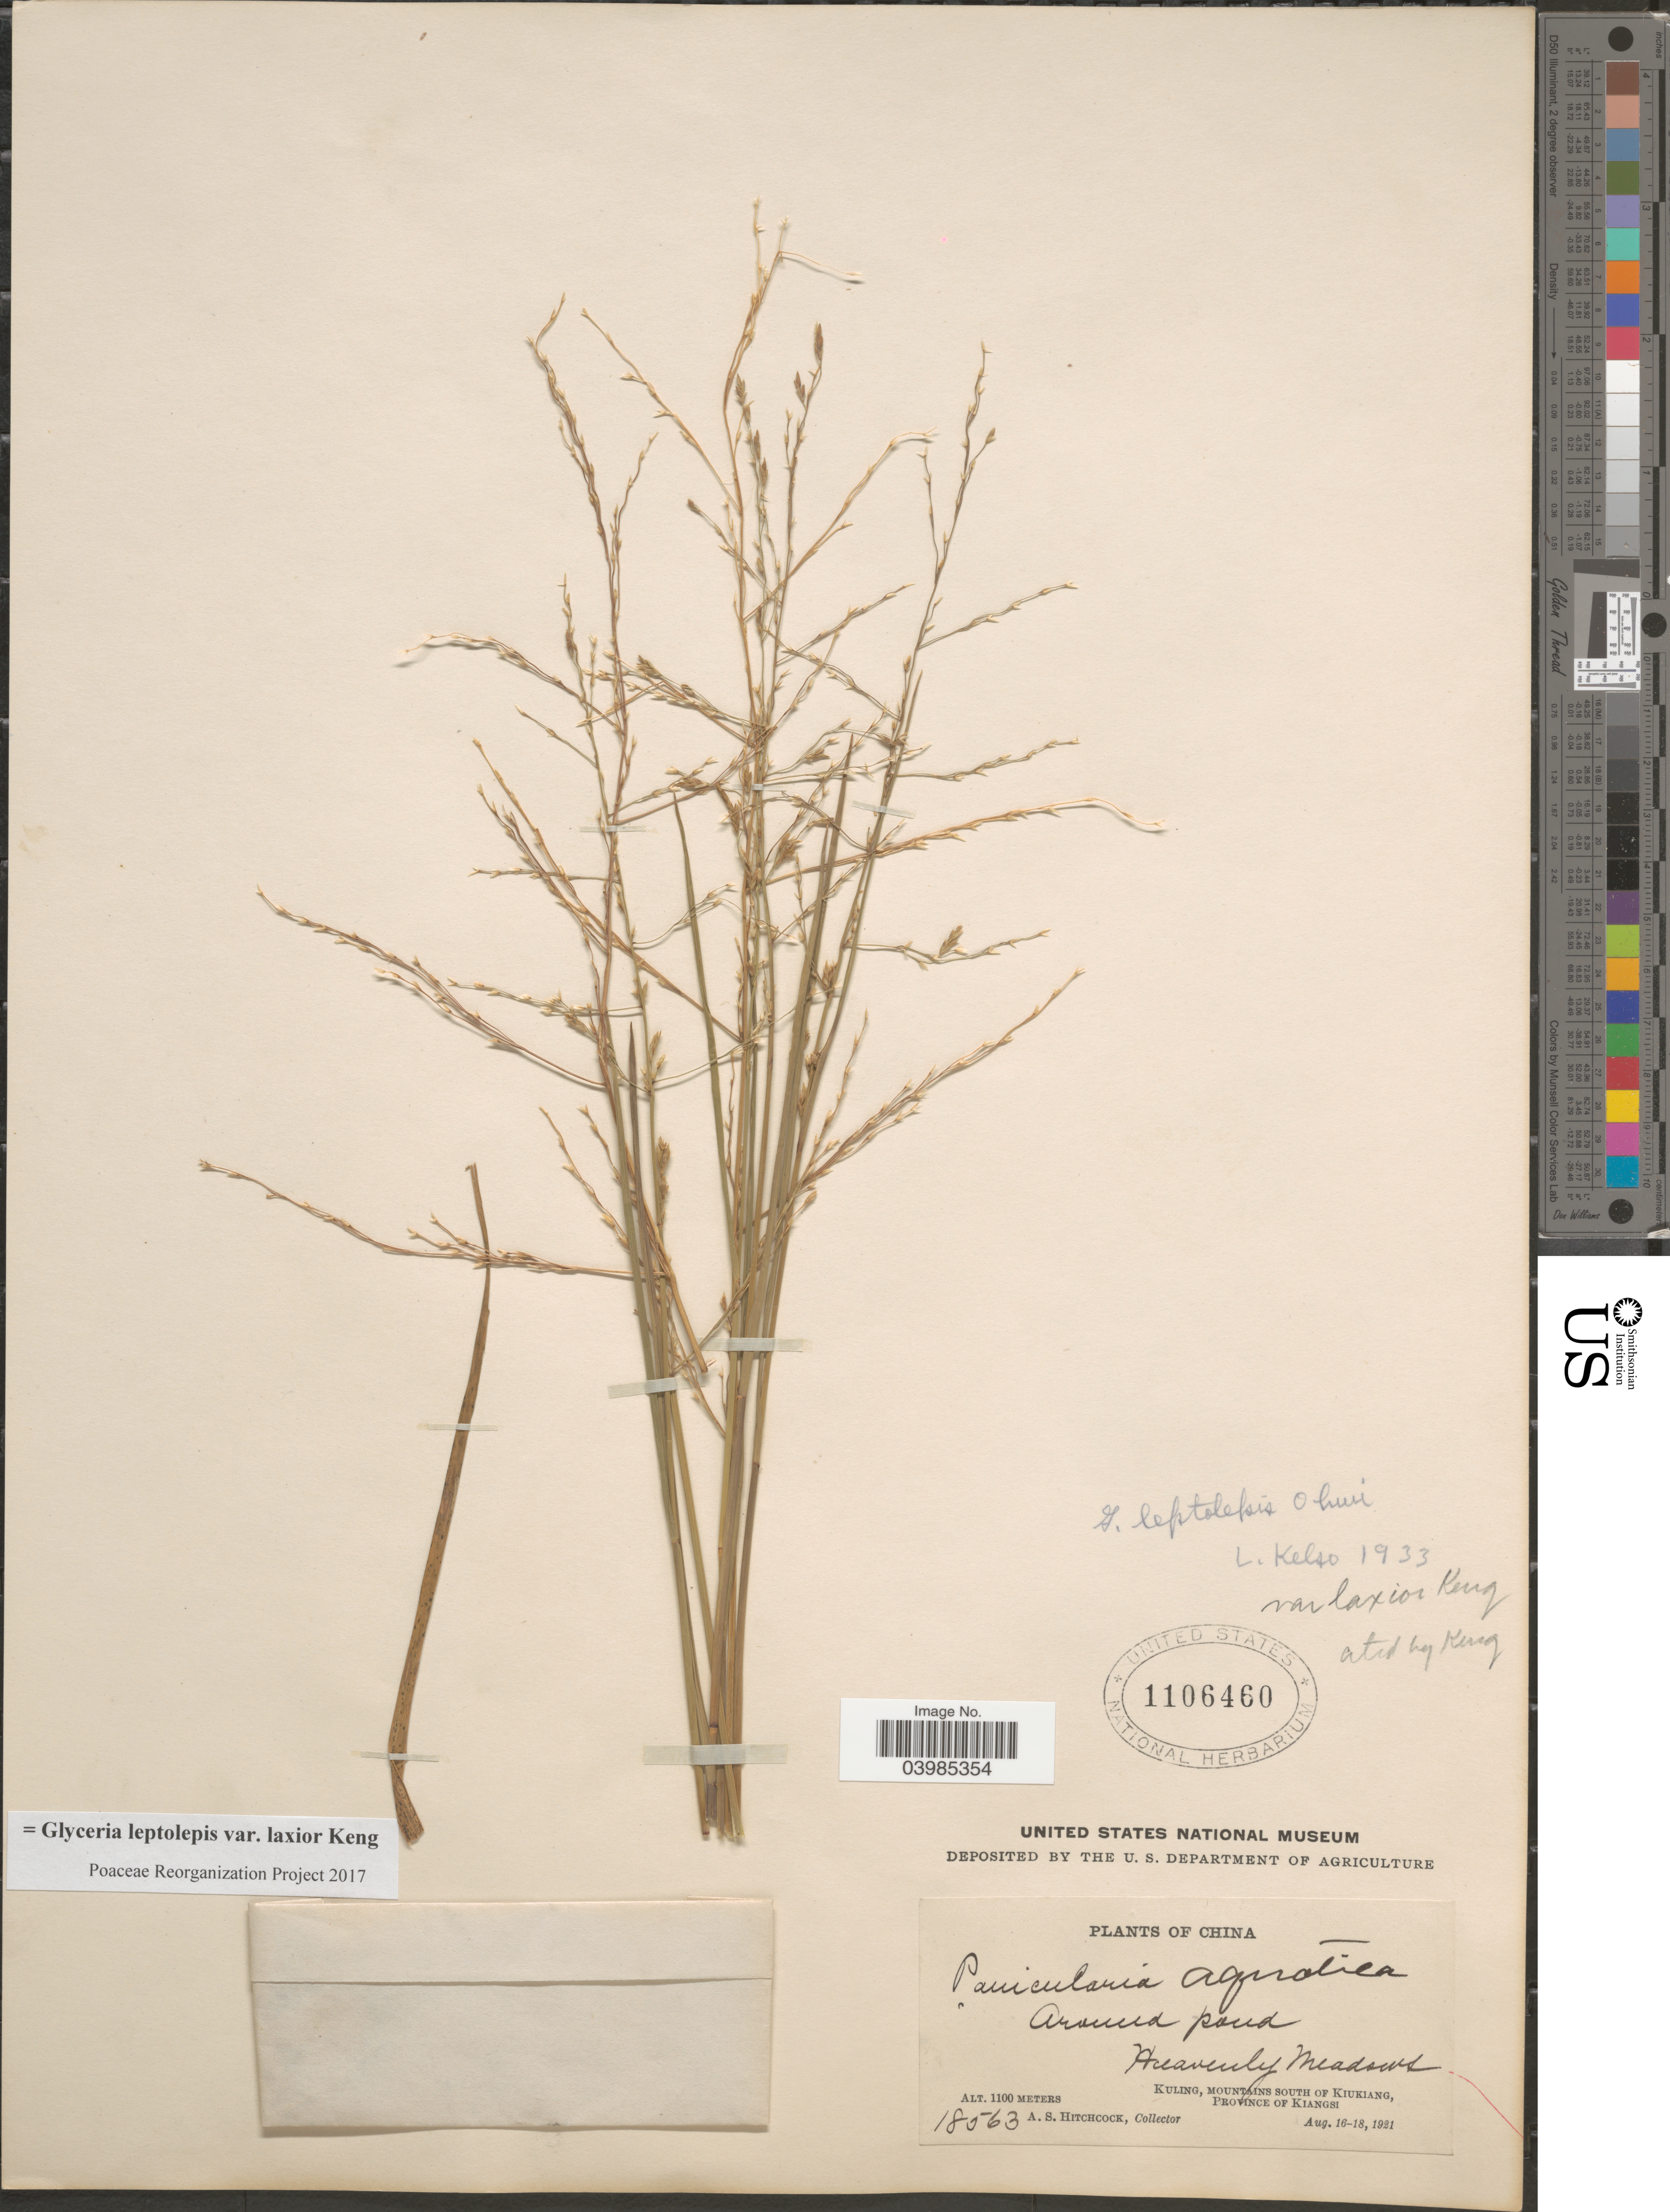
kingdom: Plantae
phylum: Tracheophyta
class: Liliopsida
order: Poales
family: Poaceae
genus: Glyceria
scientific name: Glyceria leptolepis var. laxior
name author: Keng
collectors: A. S. Hitchcock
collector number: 18563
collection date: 1921-08-16/1921-08-18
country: China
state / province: Jiangxi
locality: Heavenly Meadows. Kuling, mountains south of Kiukiang, Province of Kiangsi.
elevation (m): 1100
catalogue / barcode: US 1106460